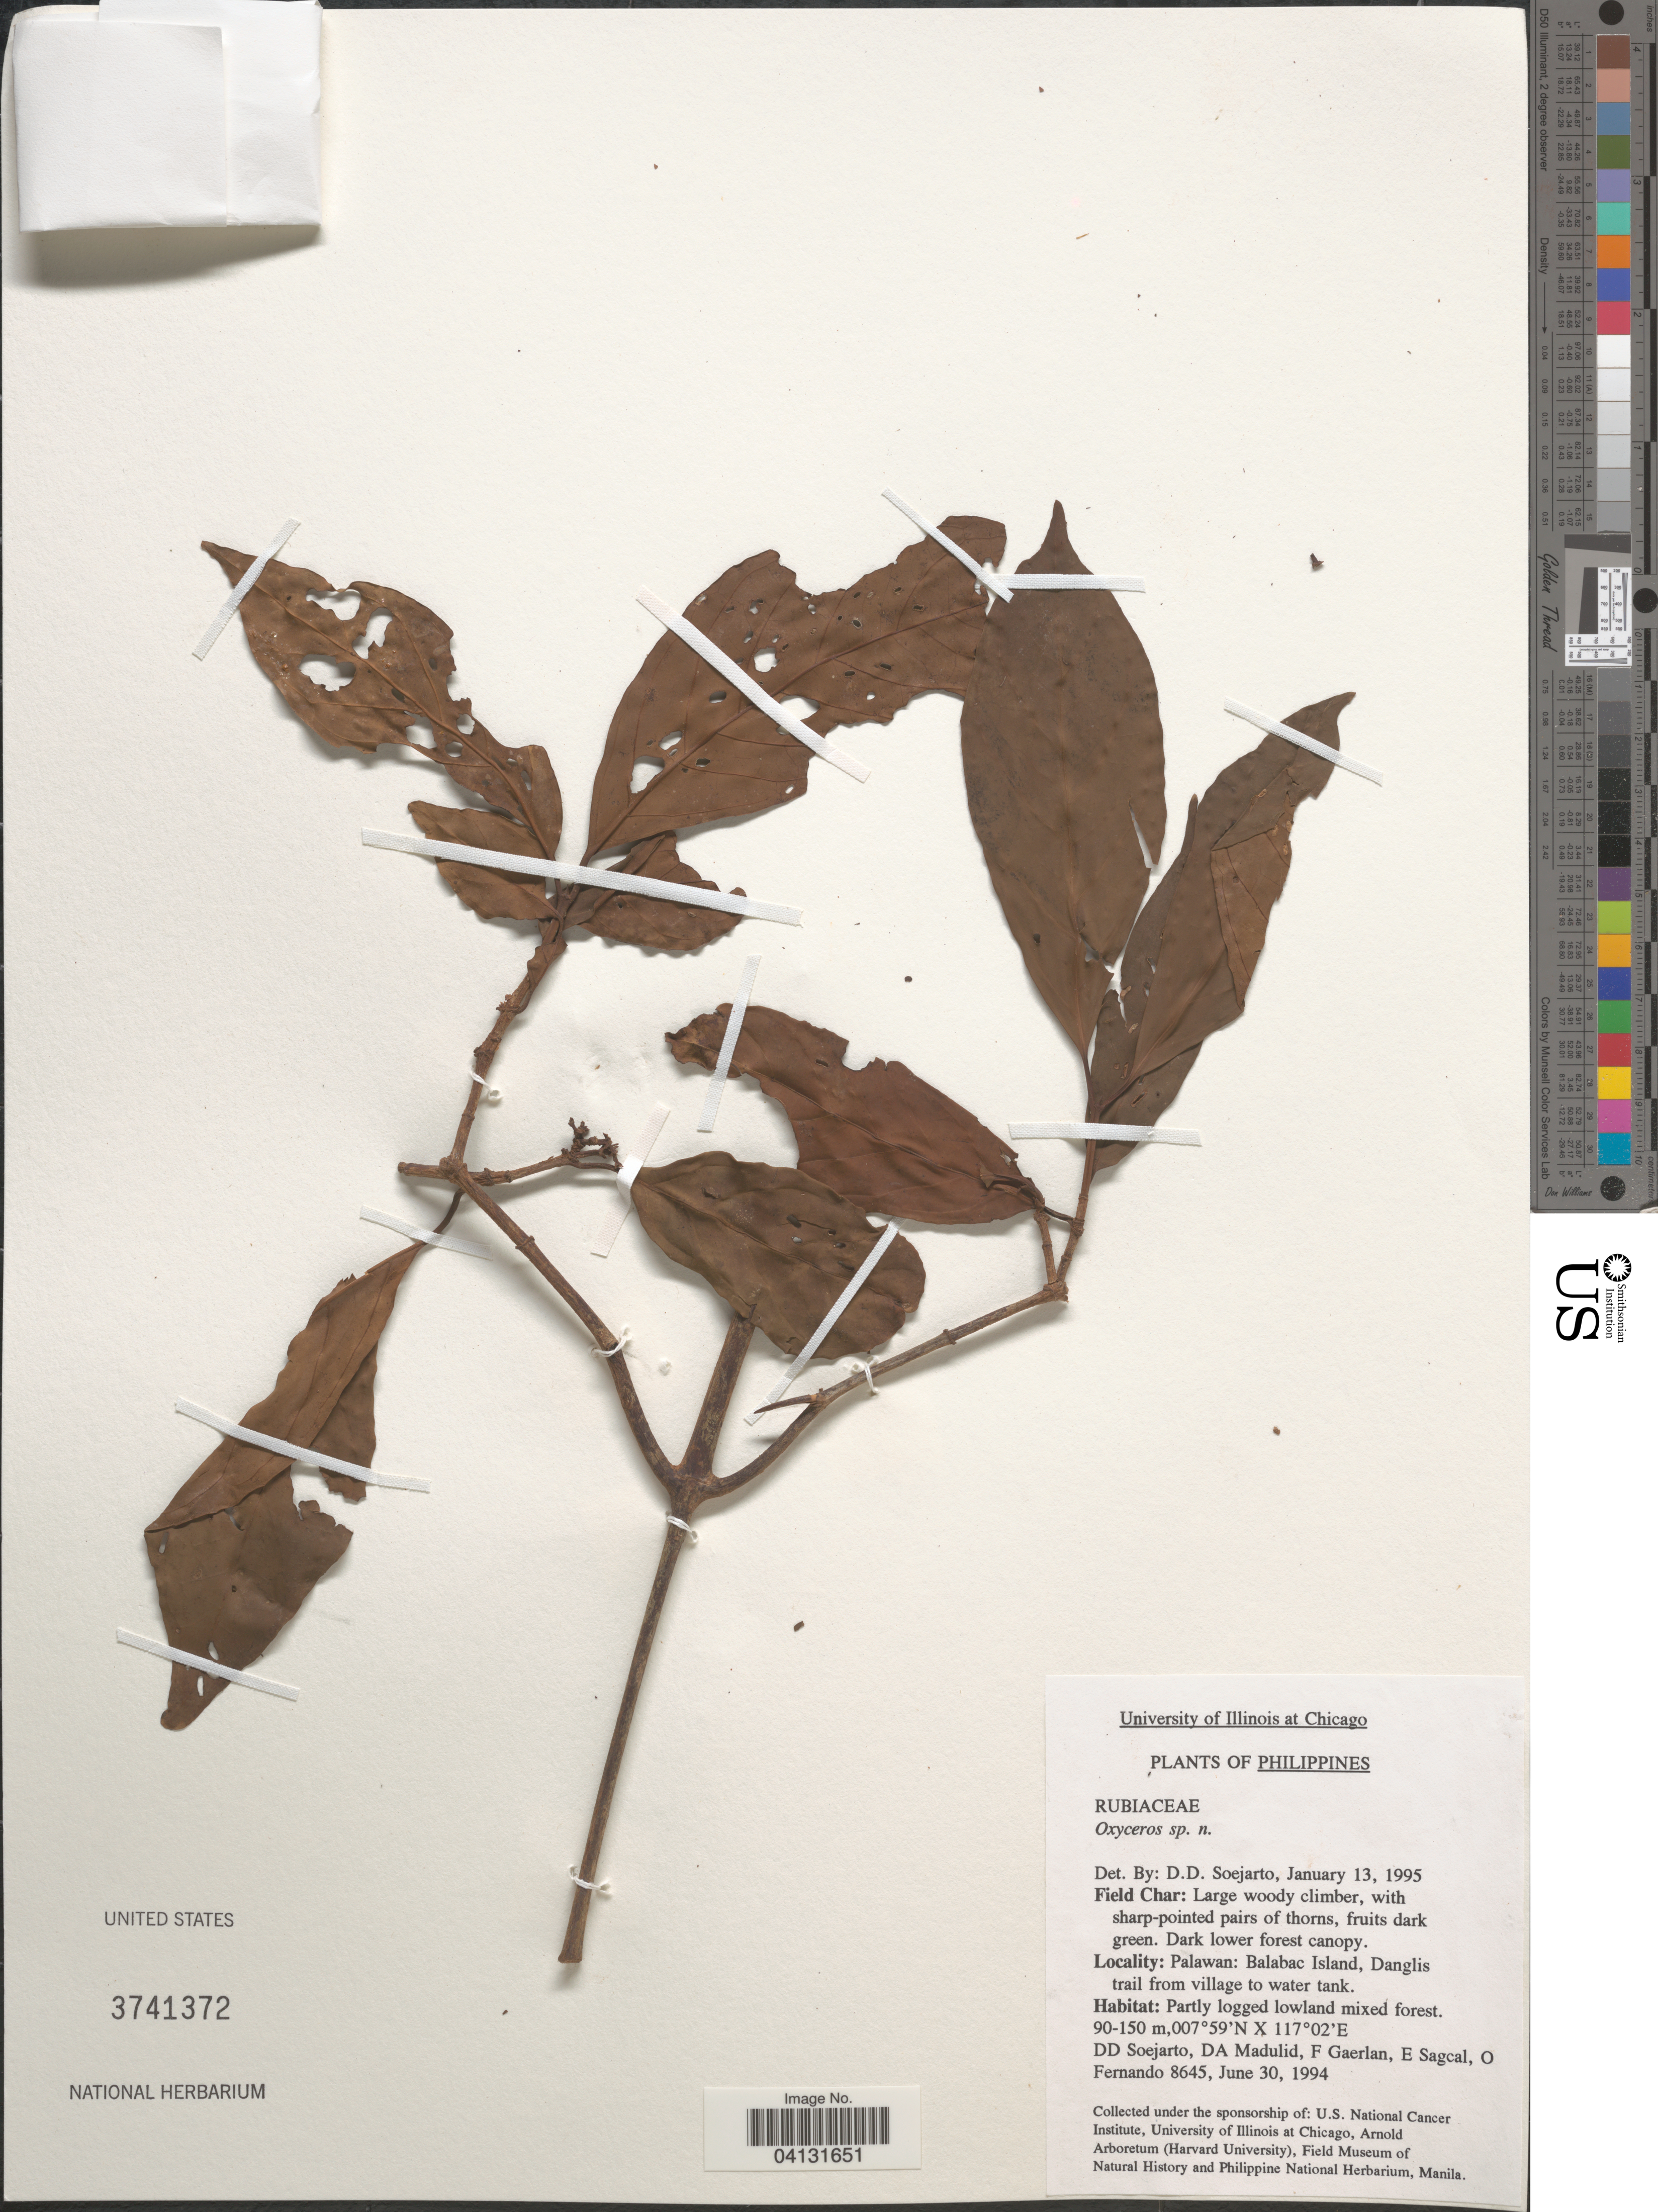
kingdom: Plantae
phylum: Tracheophyta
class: Magnoliopsida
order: Gentianales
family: Rubiaceae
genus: Oxyceros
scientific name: Oxyceros sp.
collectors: D. Madulid, F. Gaerlan, E. Sagcal & O. Fernando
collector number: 8645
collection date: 1994-06-30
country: Philippines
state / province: Mimaropa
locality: Palawan: Balabac Island, Danglis trail from village to water tank.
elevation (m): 90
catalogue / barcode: US 3741372